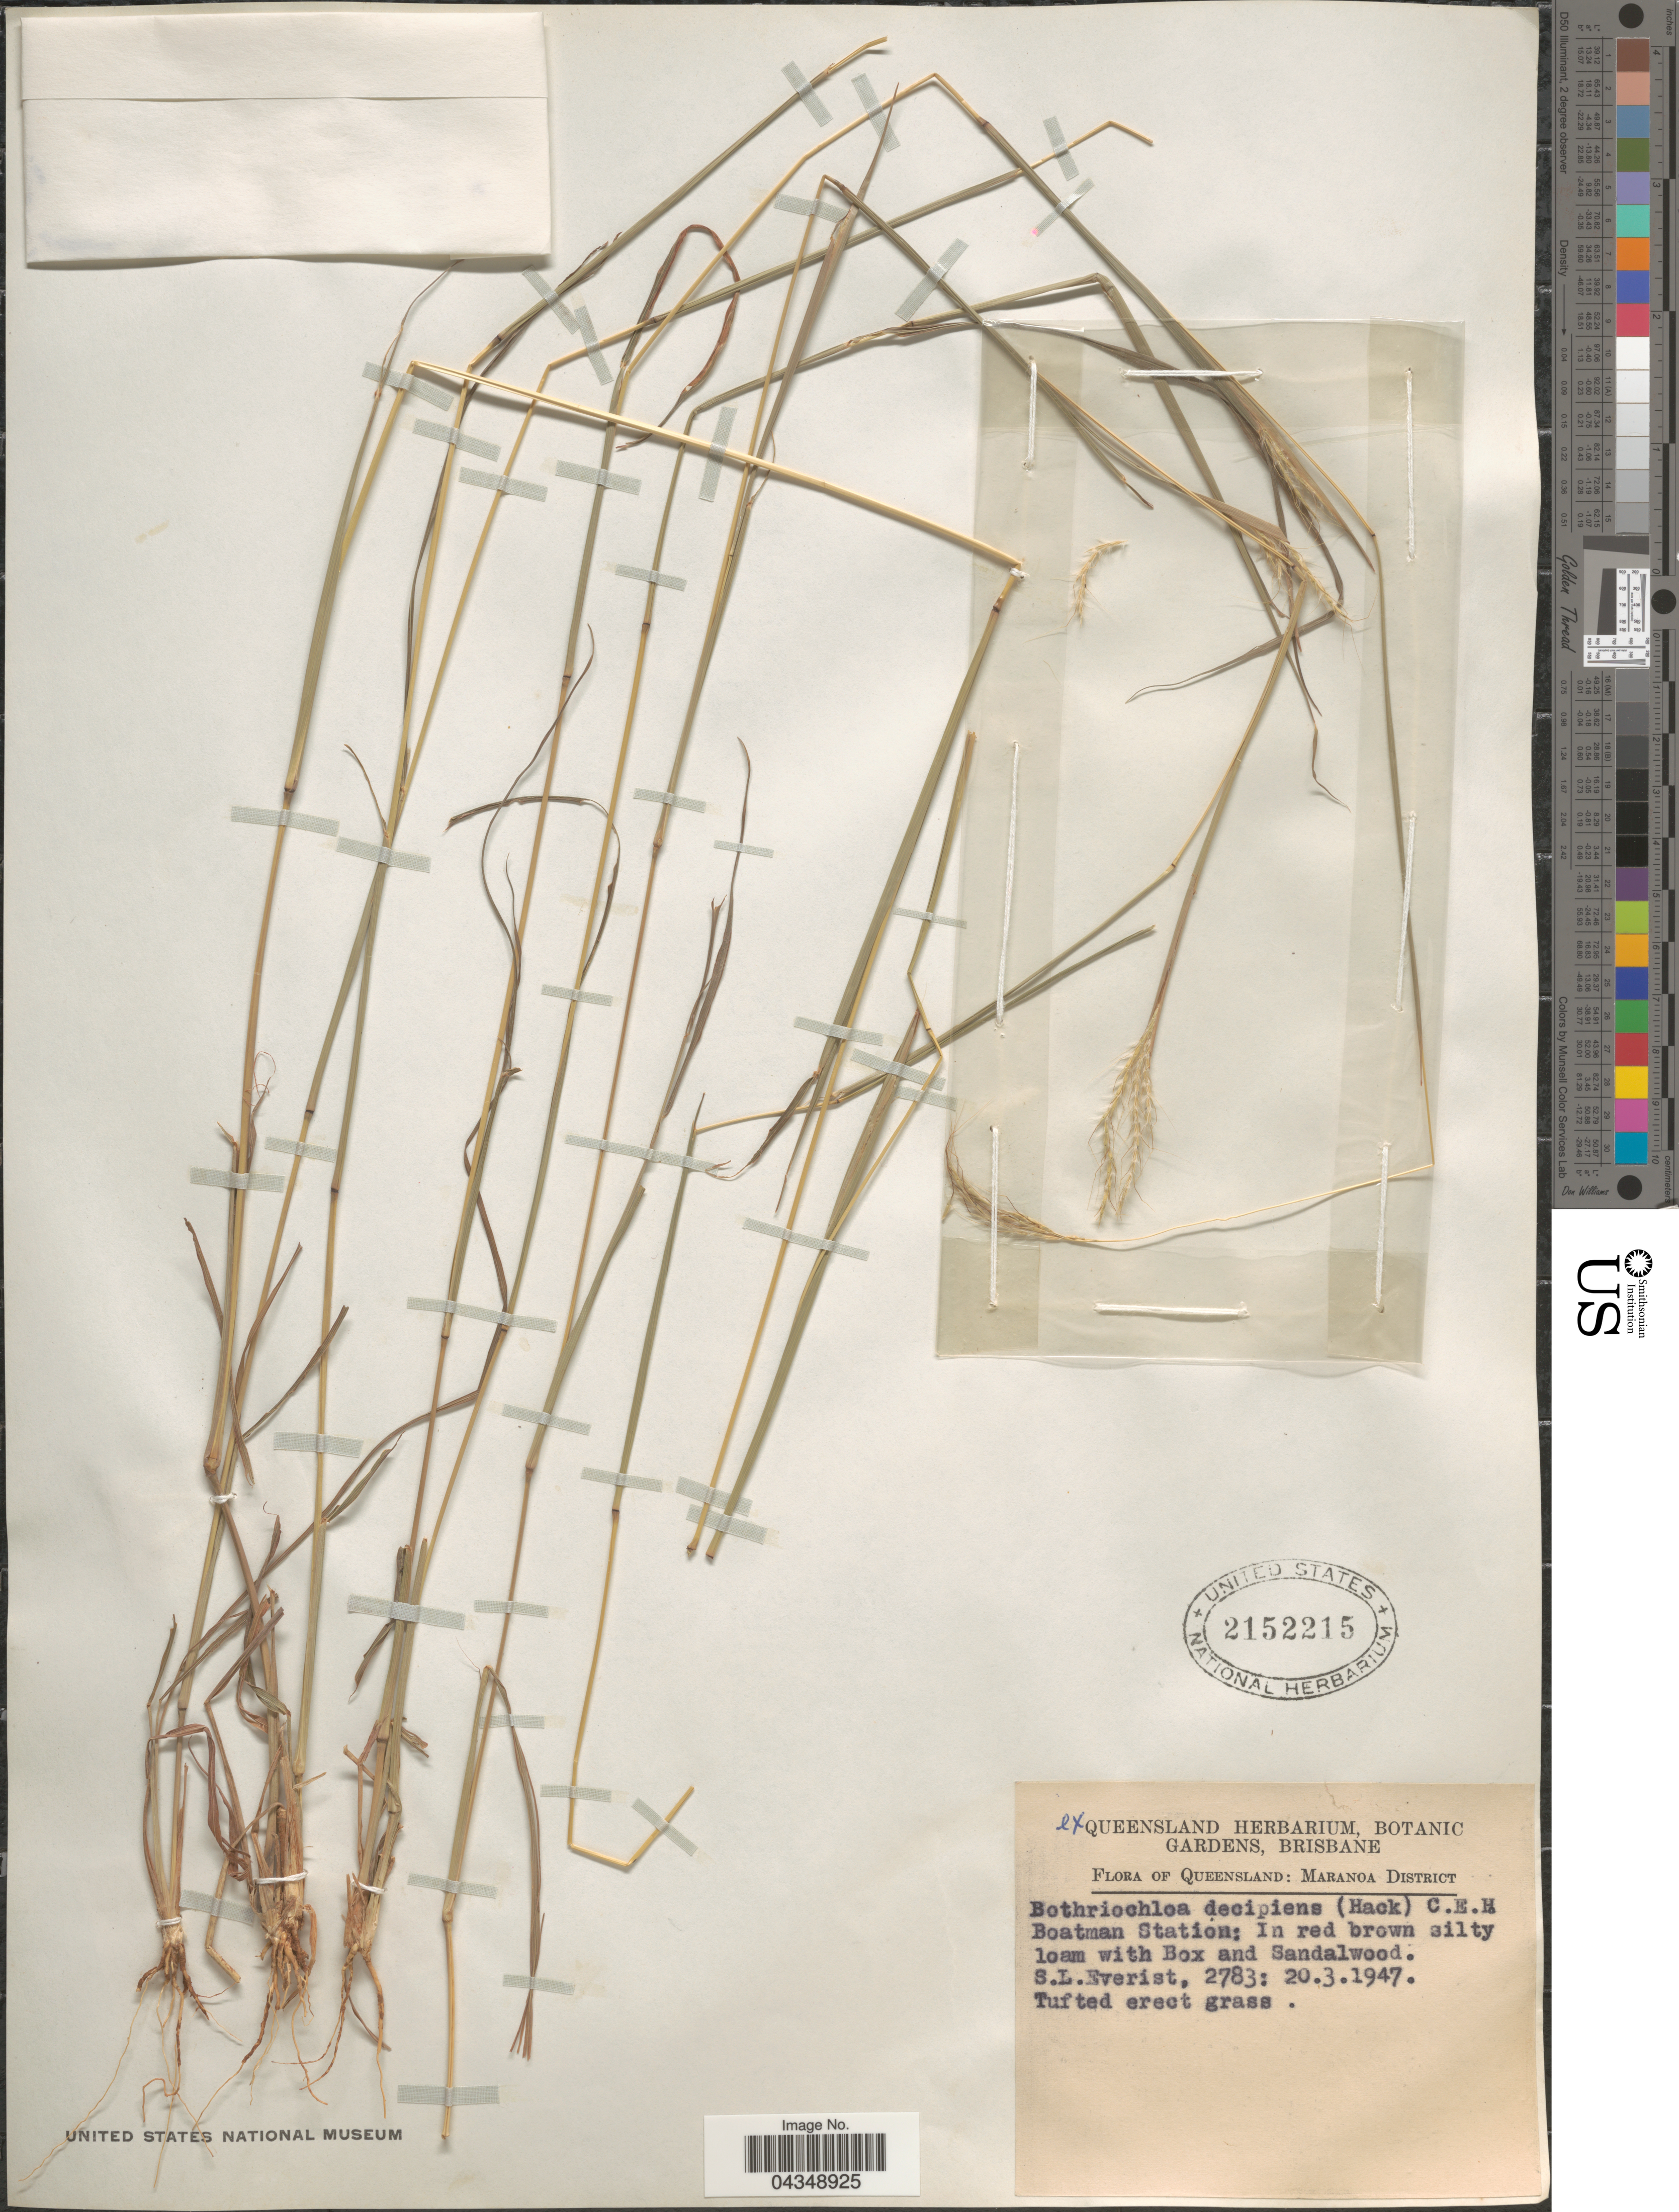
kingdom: Plantae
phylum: Tracheophyta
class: Liliopsida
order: Poales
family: Poaceae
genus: Bothriochloa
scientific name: Bothriochloa decipiens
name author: (Hack.) C. E. Hubb.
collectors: S. Everist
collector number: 2783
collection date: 1947-03-20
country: Australia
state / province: Queensland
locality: Maranoa District. Boatman Station.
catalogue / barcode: US 2152215